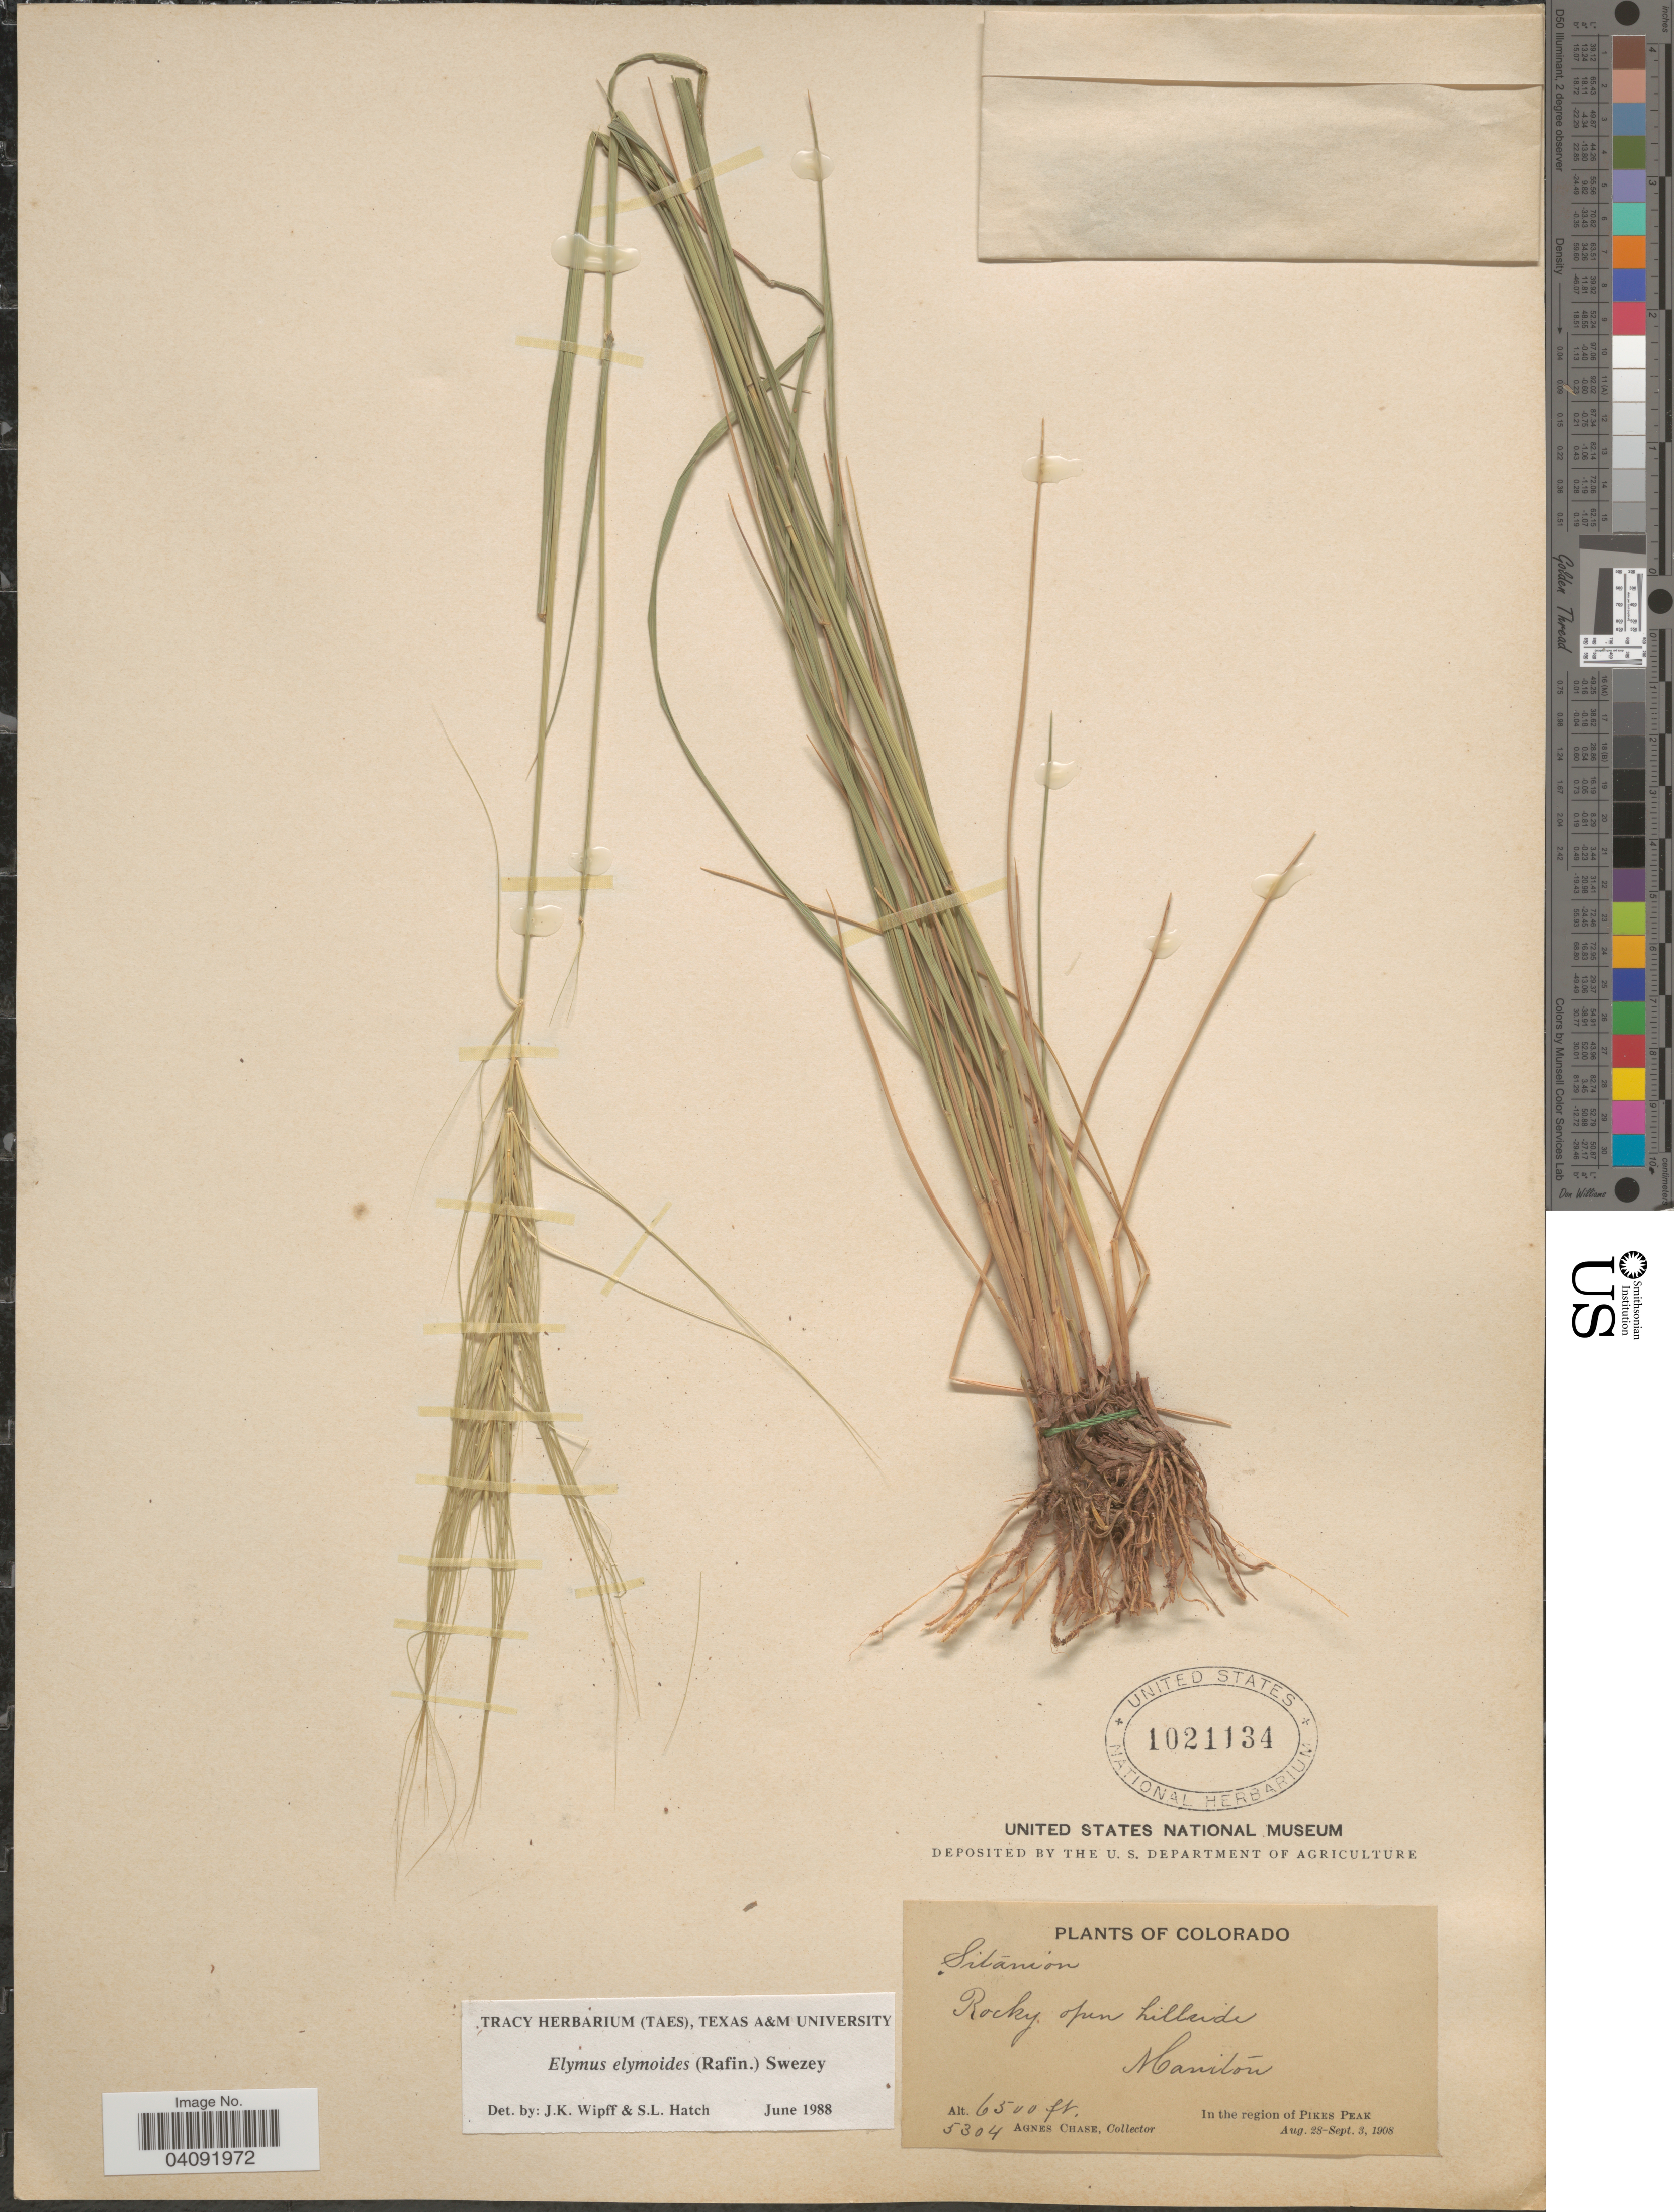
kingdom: Plantae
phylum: Tracheophyta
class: Liliopsida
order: Poales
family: Poaceae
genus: Elymus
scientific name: Elymus elymoides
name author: (Raf.) Swezey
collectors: A. Chase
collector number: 5304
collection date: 1908-08-28/1908-09-03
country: United States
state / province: Colorado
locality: Rocky open hillside Manitou. In the region of Pikes Peak.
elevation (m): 1981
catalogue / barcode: US 1021134